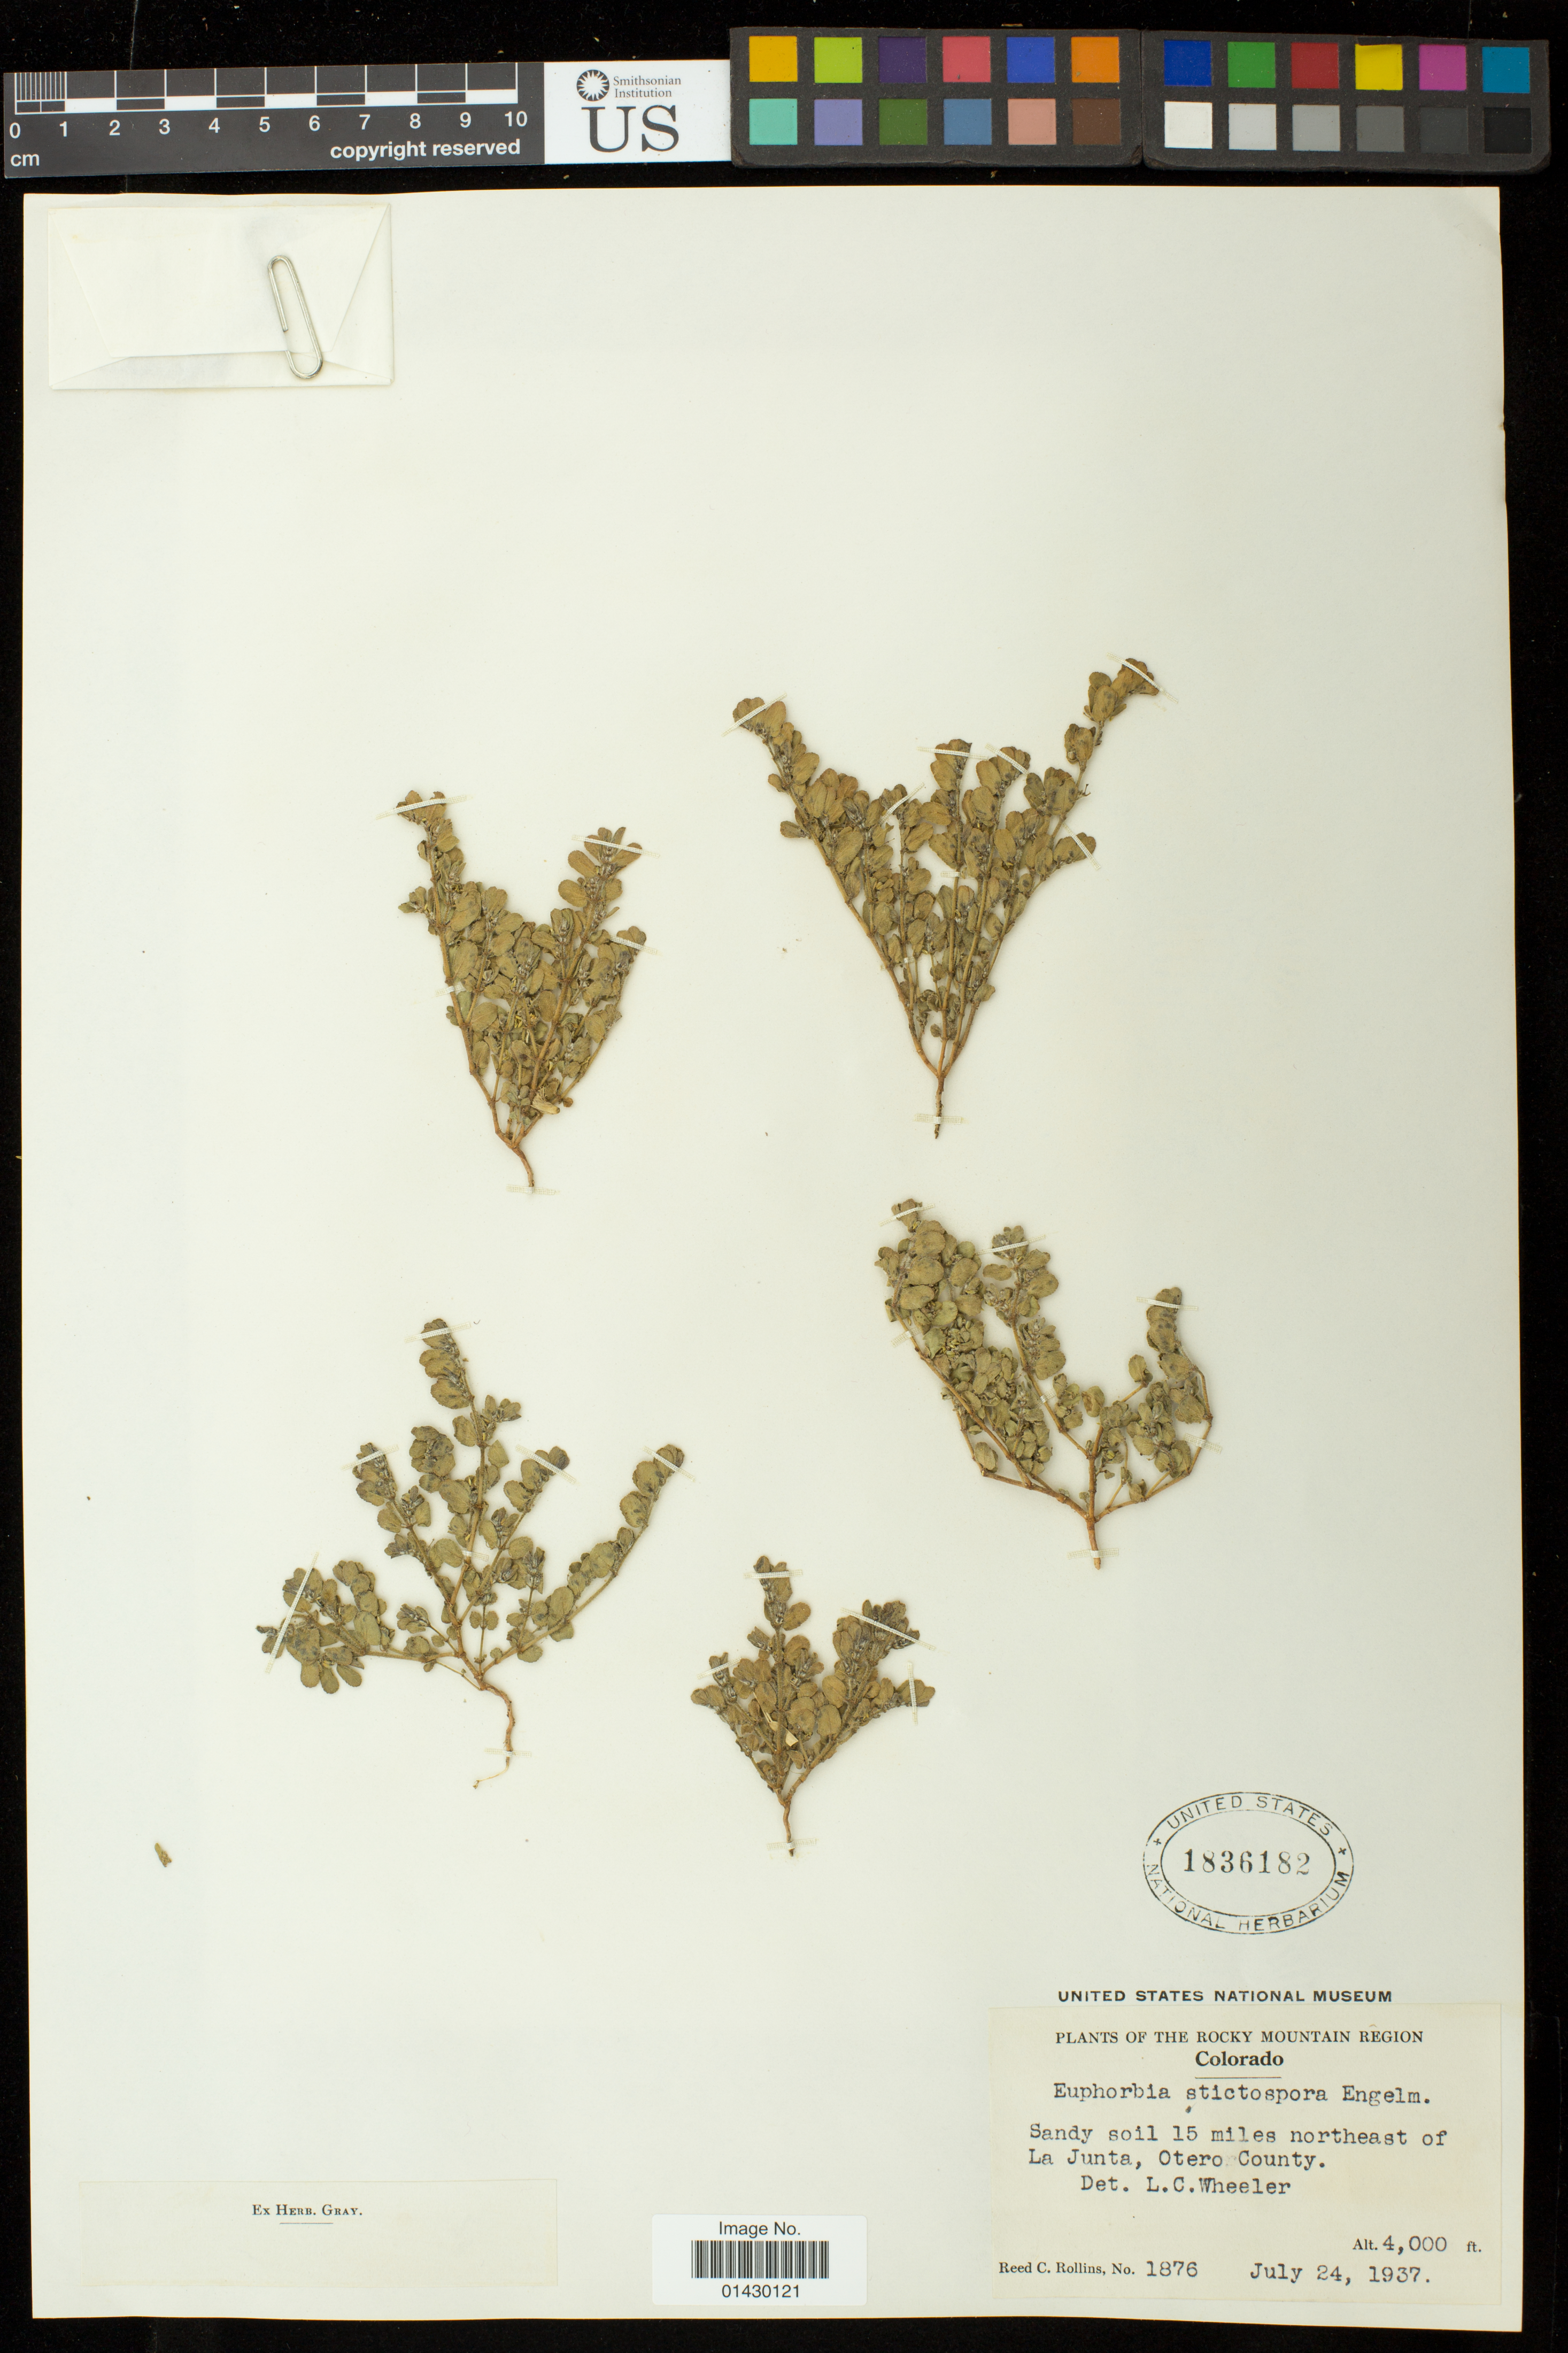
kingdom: Plantae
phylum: Tracheophyta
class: Magnoliopsida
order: Malpighiales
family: Euphorbiaceae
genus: Euphorbia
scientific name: Euphorbia stictospora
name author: Engelm.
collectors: R. C. Rollins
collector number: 1876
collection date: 1937-07-24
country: United States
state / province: Colorado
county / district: Otero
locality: Rocky Mountain Region; 15 miles northeast of La Junta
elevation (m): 1219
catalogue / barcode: US 1836182